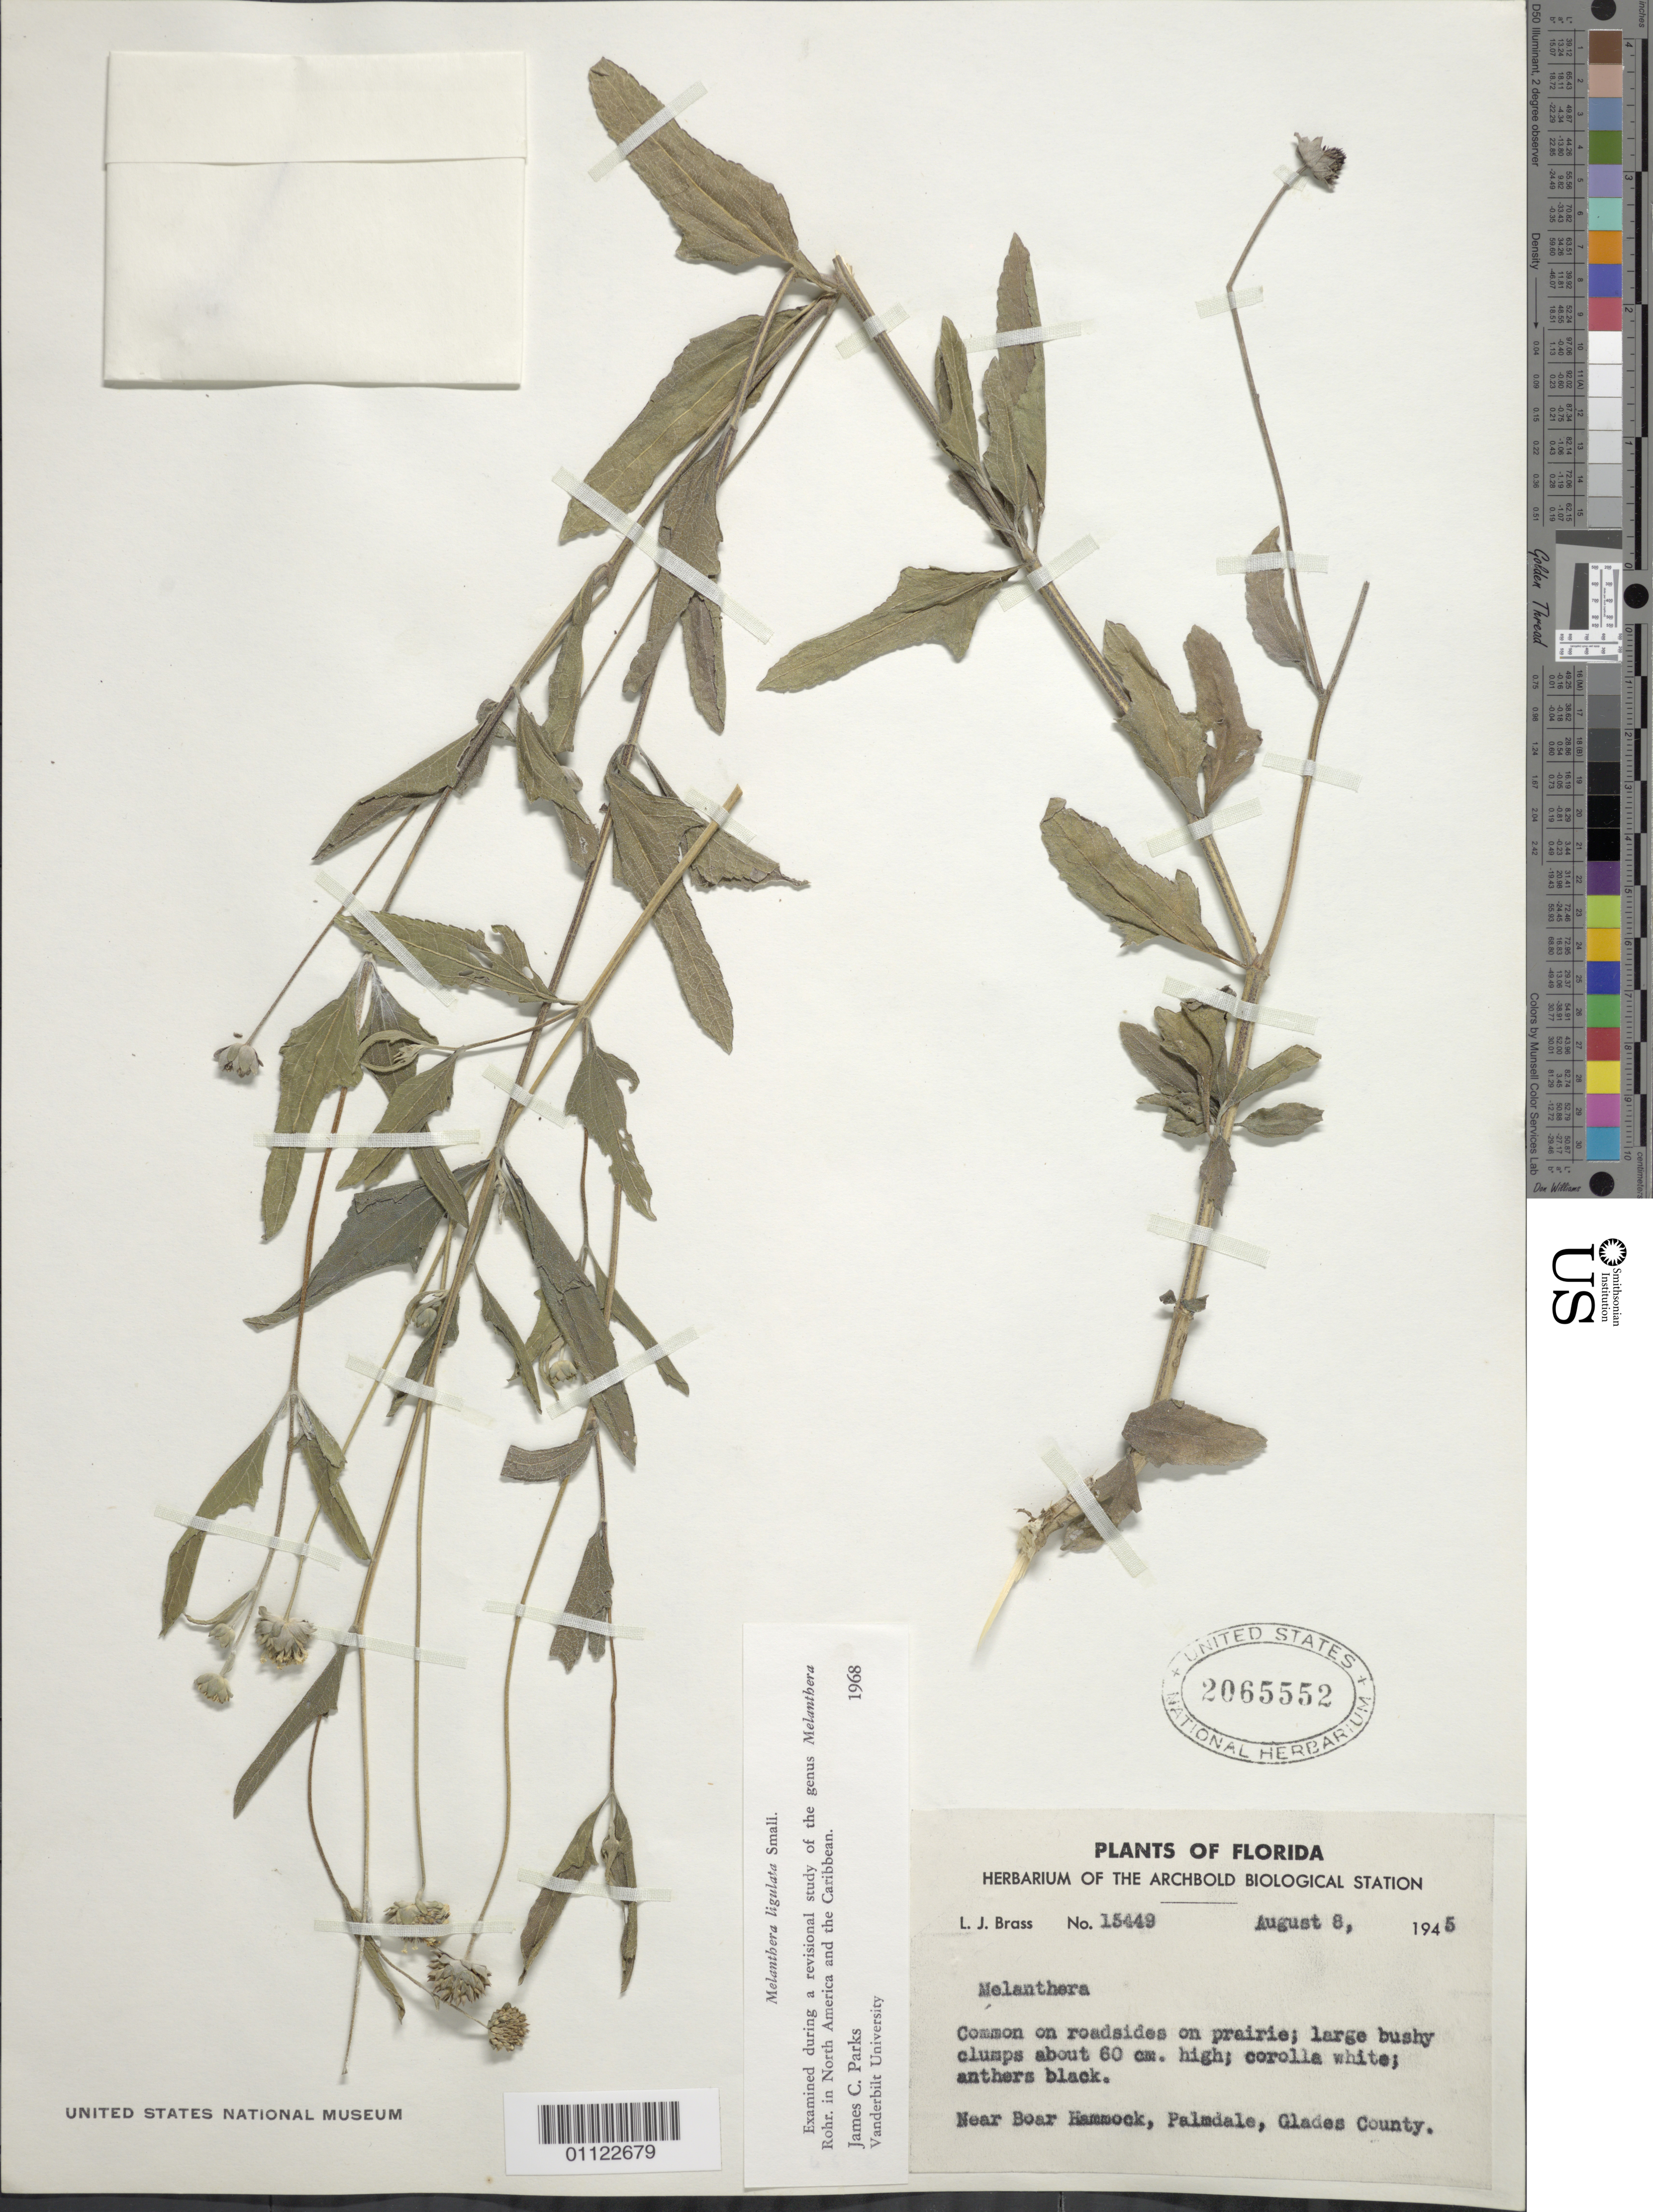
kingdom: Plantae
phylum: Tracheophyta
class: Magnoliopsida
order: Asterales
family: Asteraceae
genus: Melanthera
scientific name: Melanthera ligulata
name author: Small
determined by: Parks, J. C.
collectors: L. J. Brass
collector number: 15449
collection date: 1945-08-08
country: United States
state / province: Florida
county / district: Glades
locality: Near Boar Hammock, Palmdale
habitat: Common on roadsides on prairie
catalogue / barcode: US 2065552